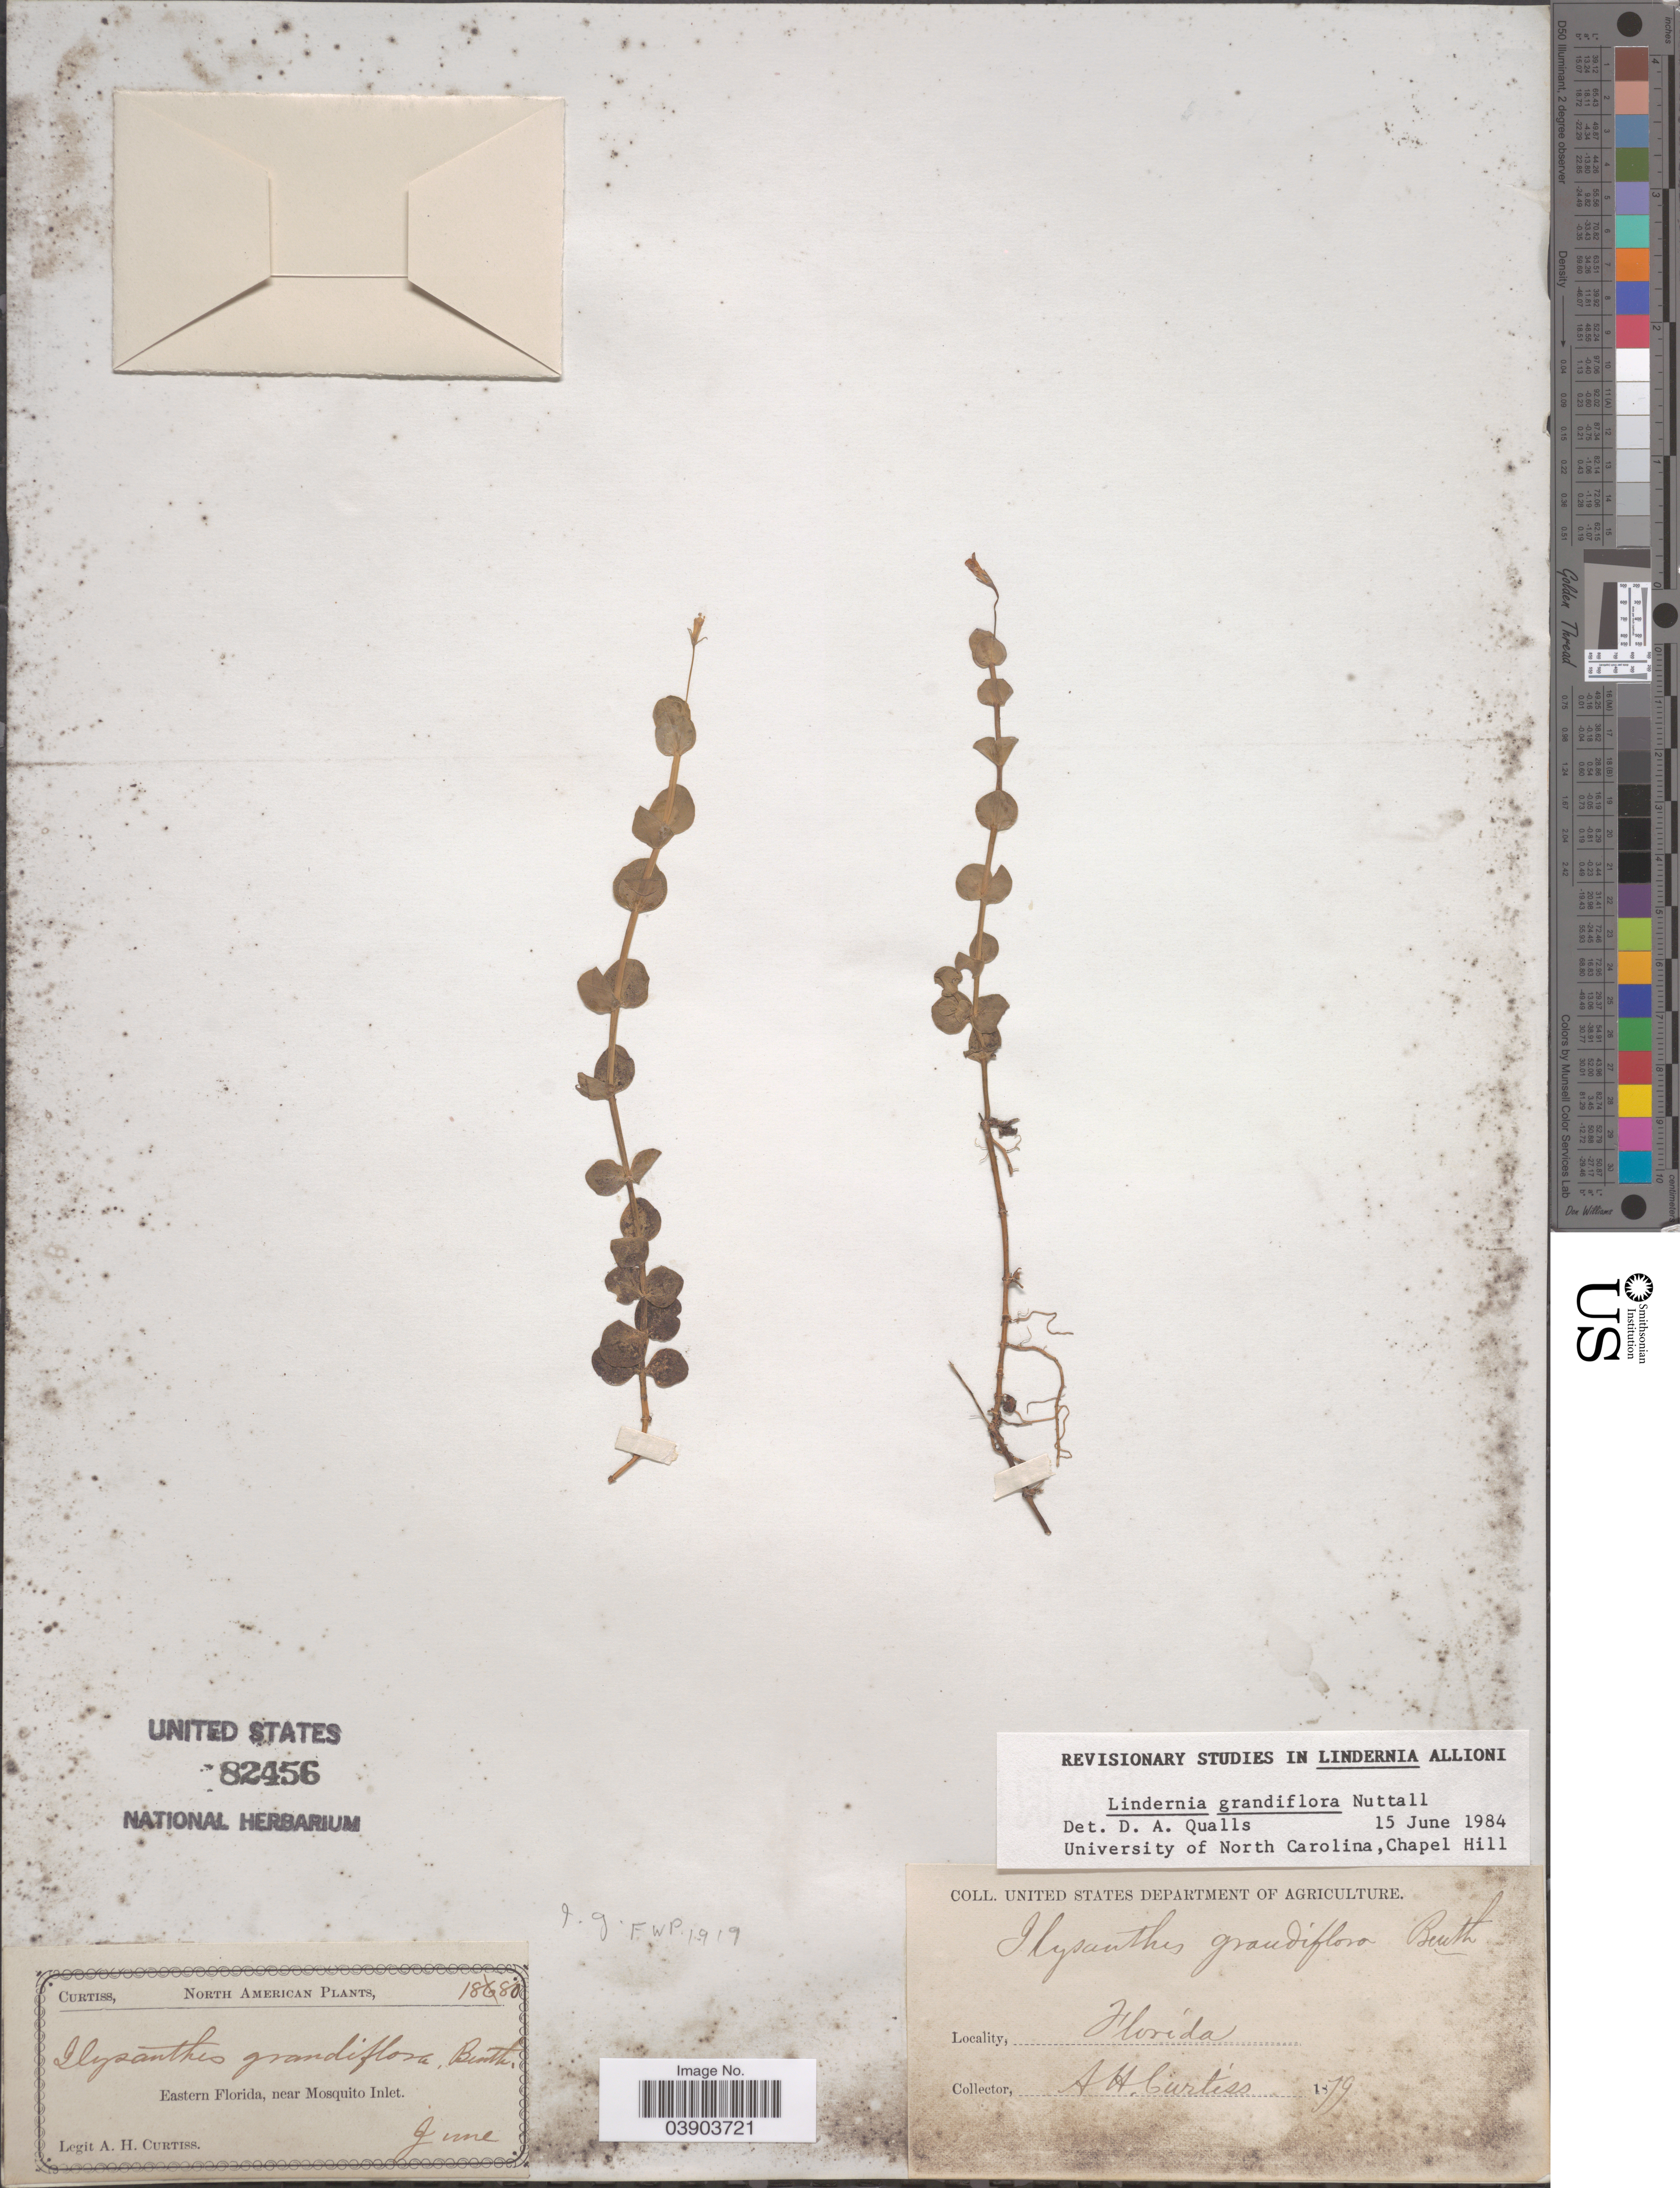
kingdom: Plantae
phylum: Tracheophyta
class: Magnoliopsida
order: Lamiales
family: Linderniaceae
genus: Lindernia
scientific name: Lindernia grandiflora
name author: Nutt.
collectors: A. H. Curtiss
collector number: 1880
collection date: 1879-06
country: United States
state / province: Florida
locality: Eastern Florida, near Mosquito Inlet.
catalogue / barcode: US 82456